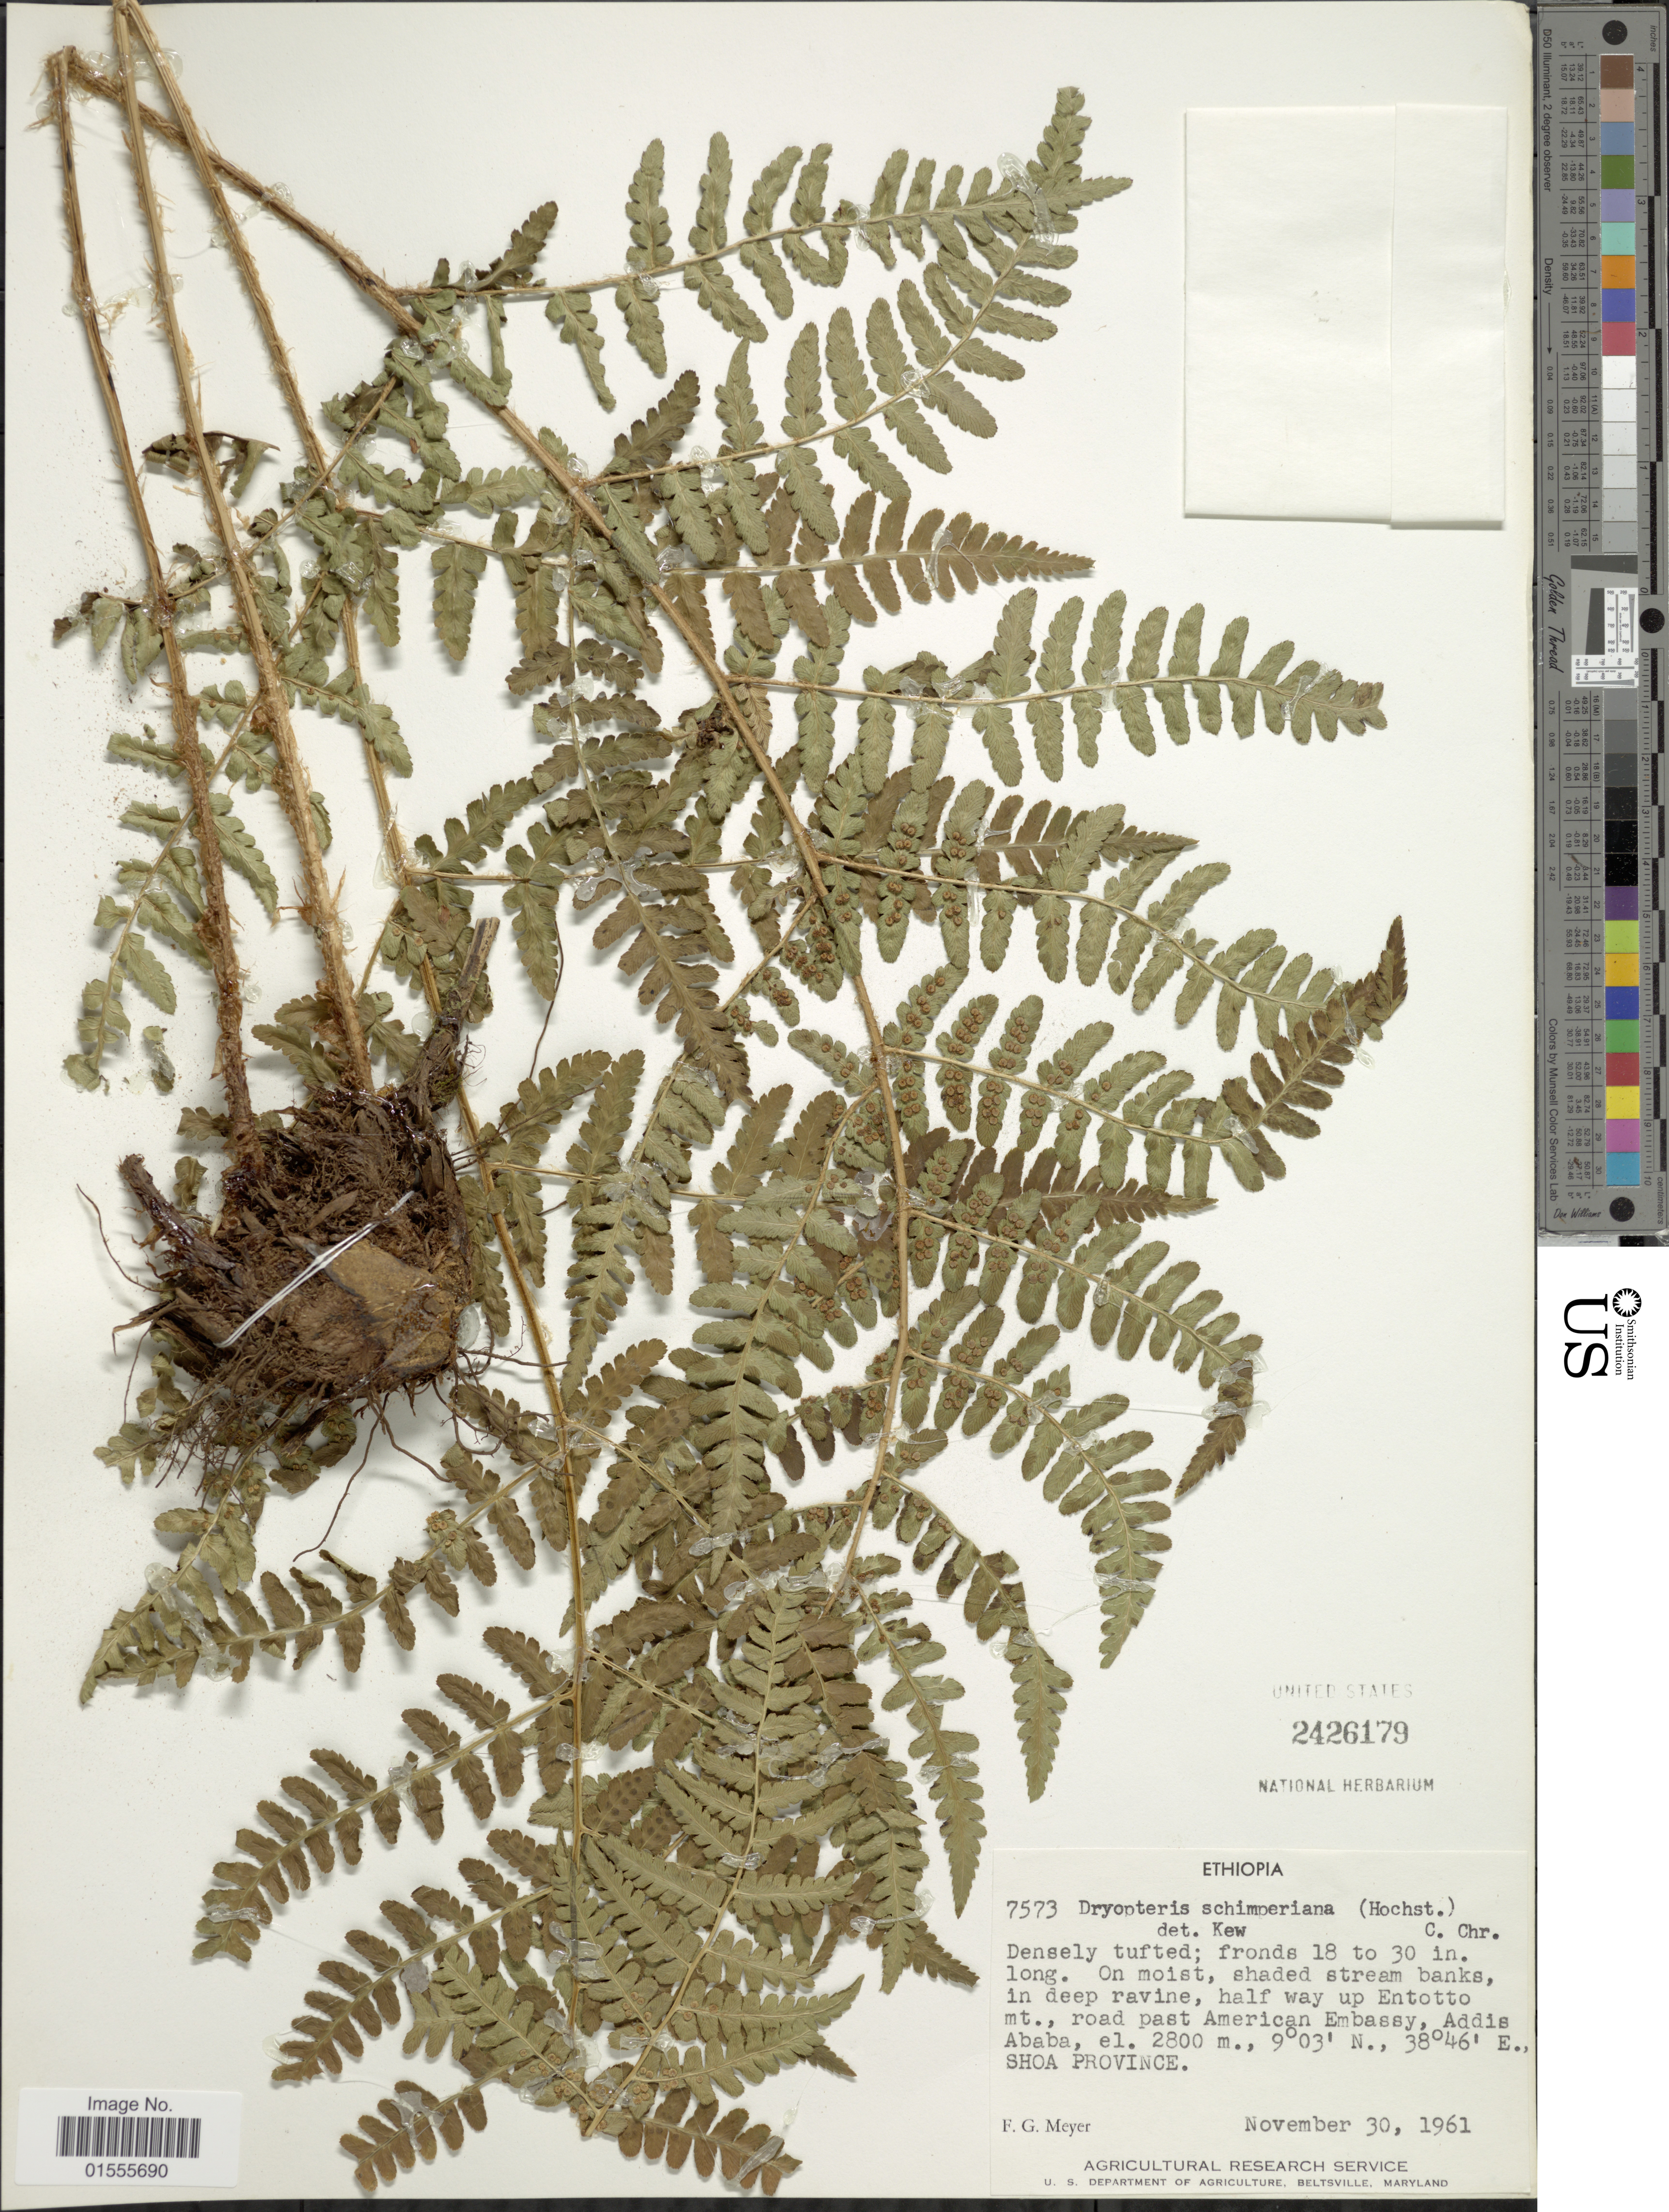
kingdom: Plantae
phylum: Tracheophyta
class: Polypodiopsida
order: Polypodiales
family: Dryopteridaceae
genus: Dryopteris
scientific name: Dryopteris schimperiana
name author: (Hochst.) C. Chr.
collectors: F. G. Meyer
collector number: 7573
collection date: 1961-11-30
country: Ethiopia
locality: On moist, shaded stream banks, in deep ravine, half way up Entotto mt., road past American Embassy,Addis Ababa, Shoa Province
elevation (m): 2800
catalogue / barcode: US 2426179